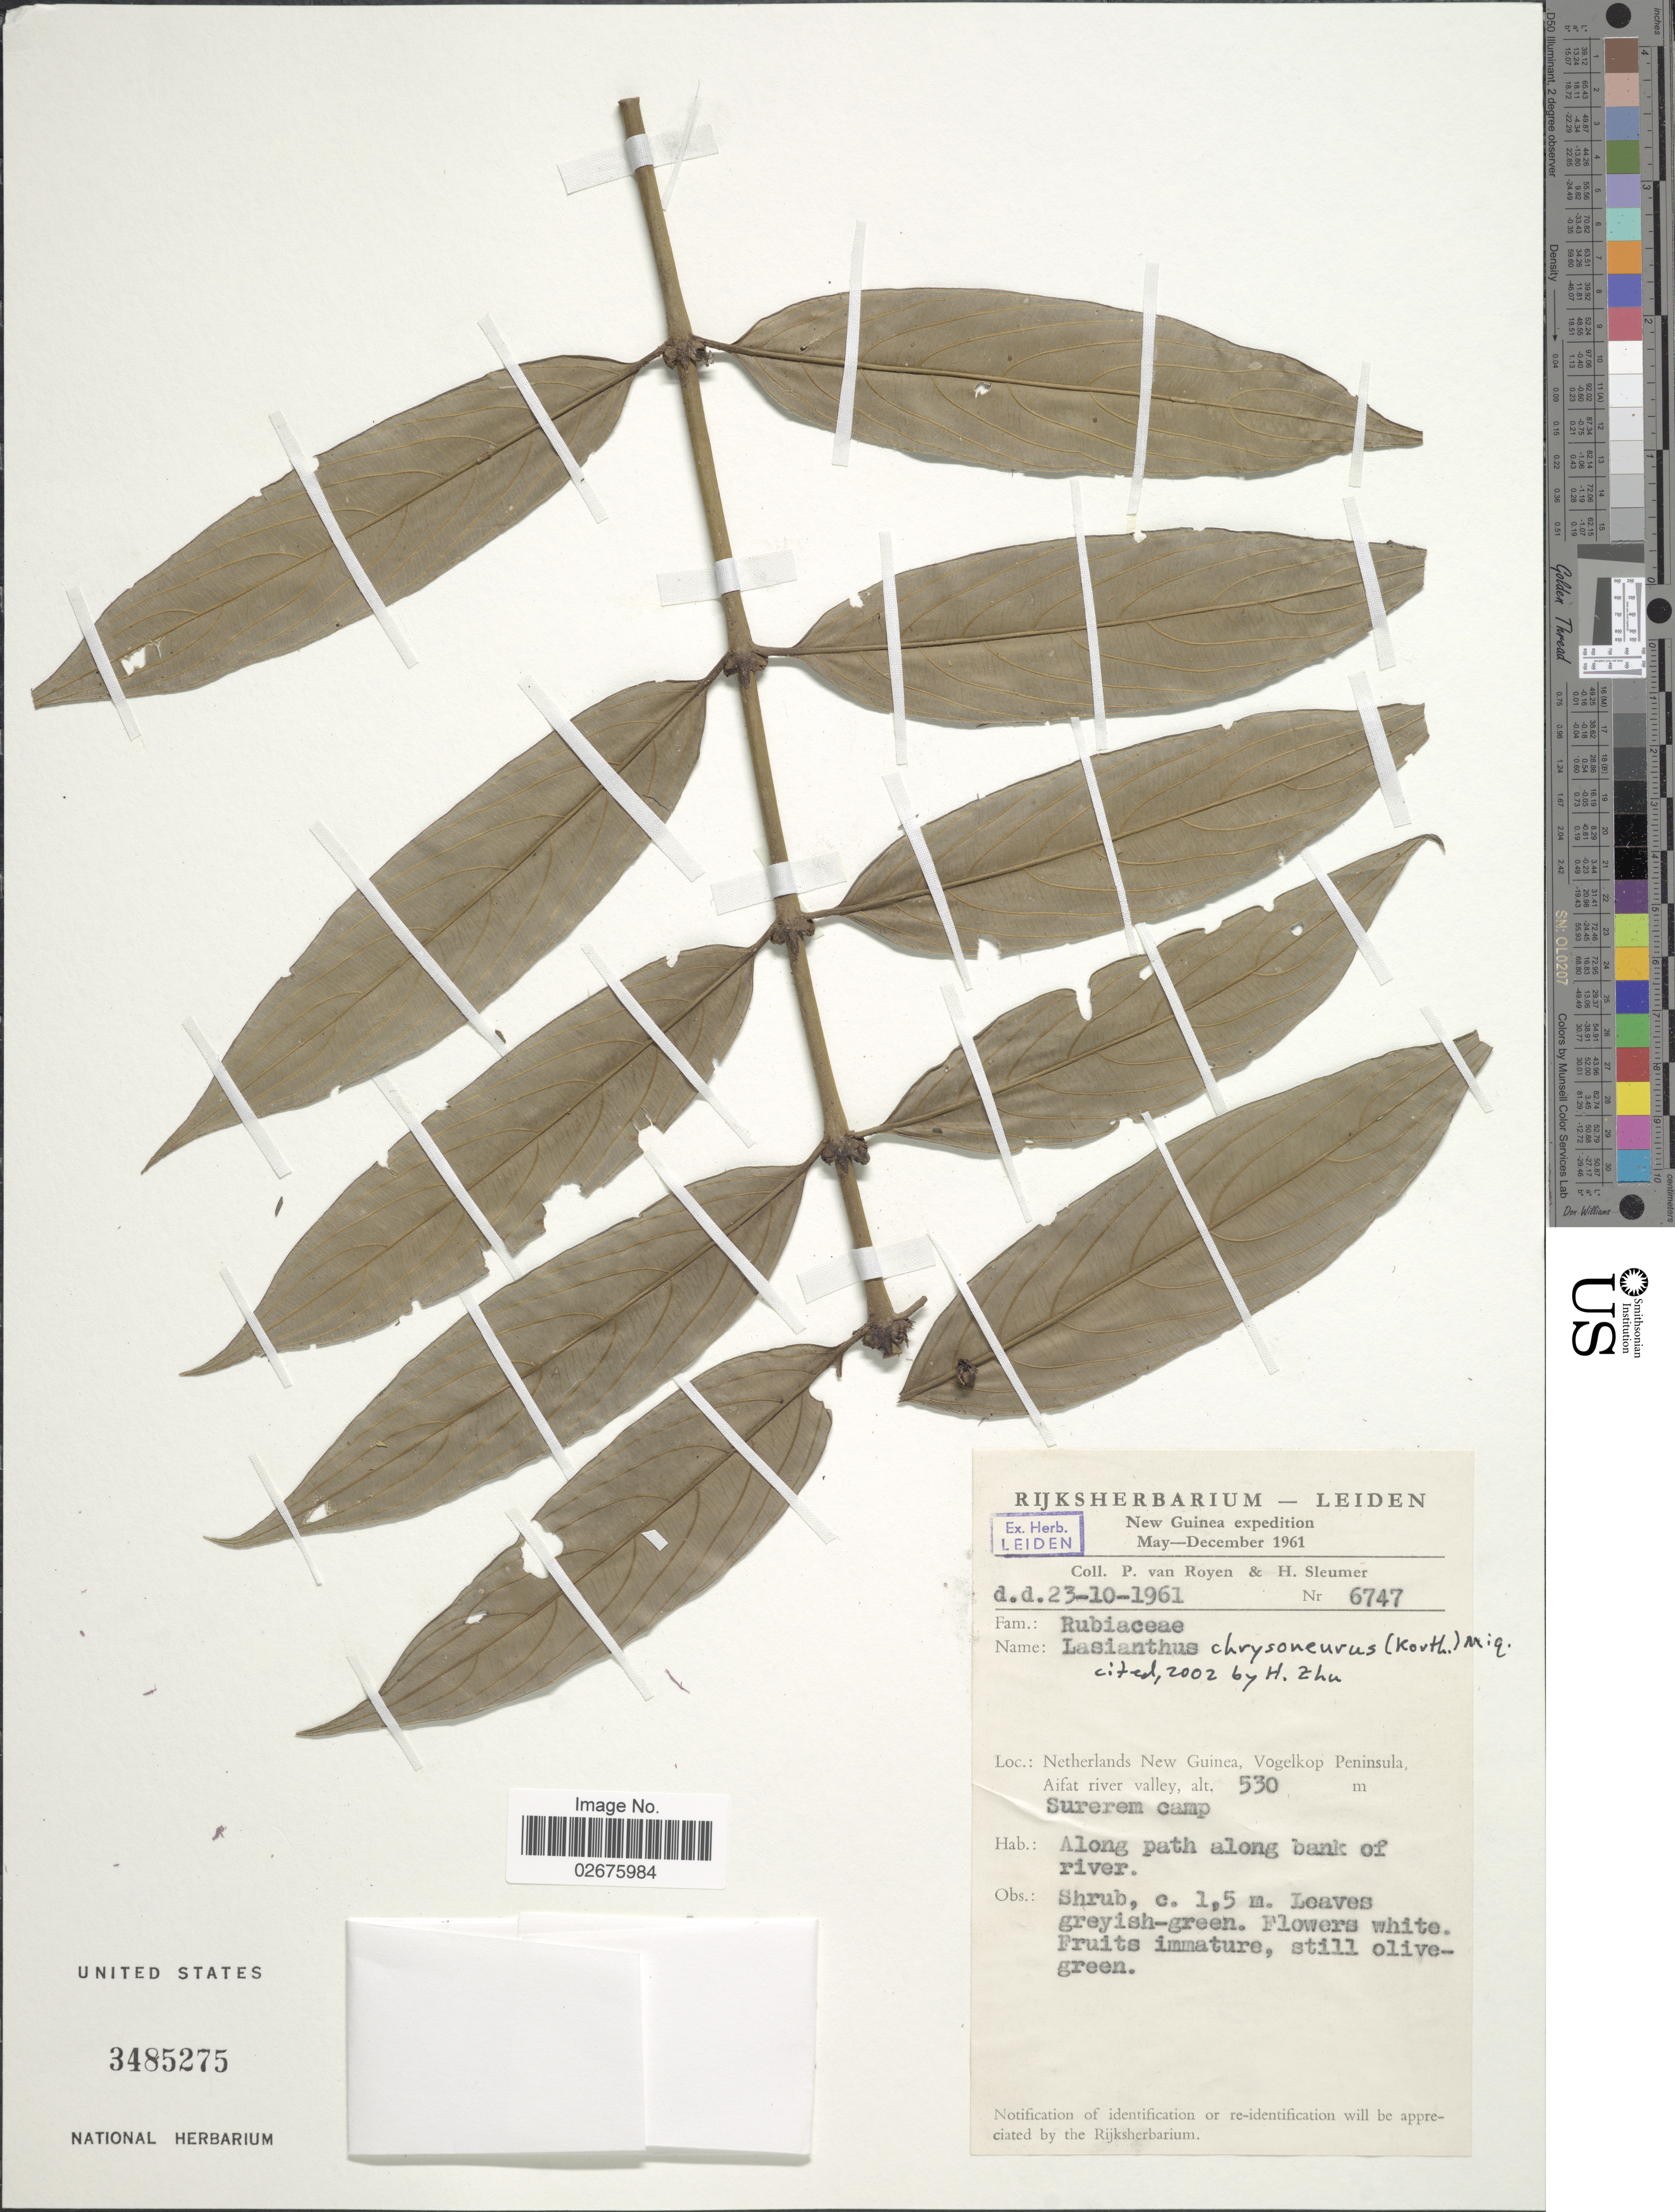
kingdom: Plantae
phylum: Tracheophyta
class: Magnoliopsida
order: Gentianales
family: Rubiaceae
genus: Lasianthus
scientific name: Lasianthus chrysoneurus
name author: (Korth.) Miq.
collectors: P. van Royen & H. O. Sleumer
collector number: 6747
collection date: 1961-10-23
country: Indonesia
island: New Guinea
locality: New Guinea, Netherlands New Guinea, Vogelkop, Peninsula, Aifat river valley, Surerem camp, Along path along bank of river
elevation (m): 530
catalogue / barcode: US 3485275